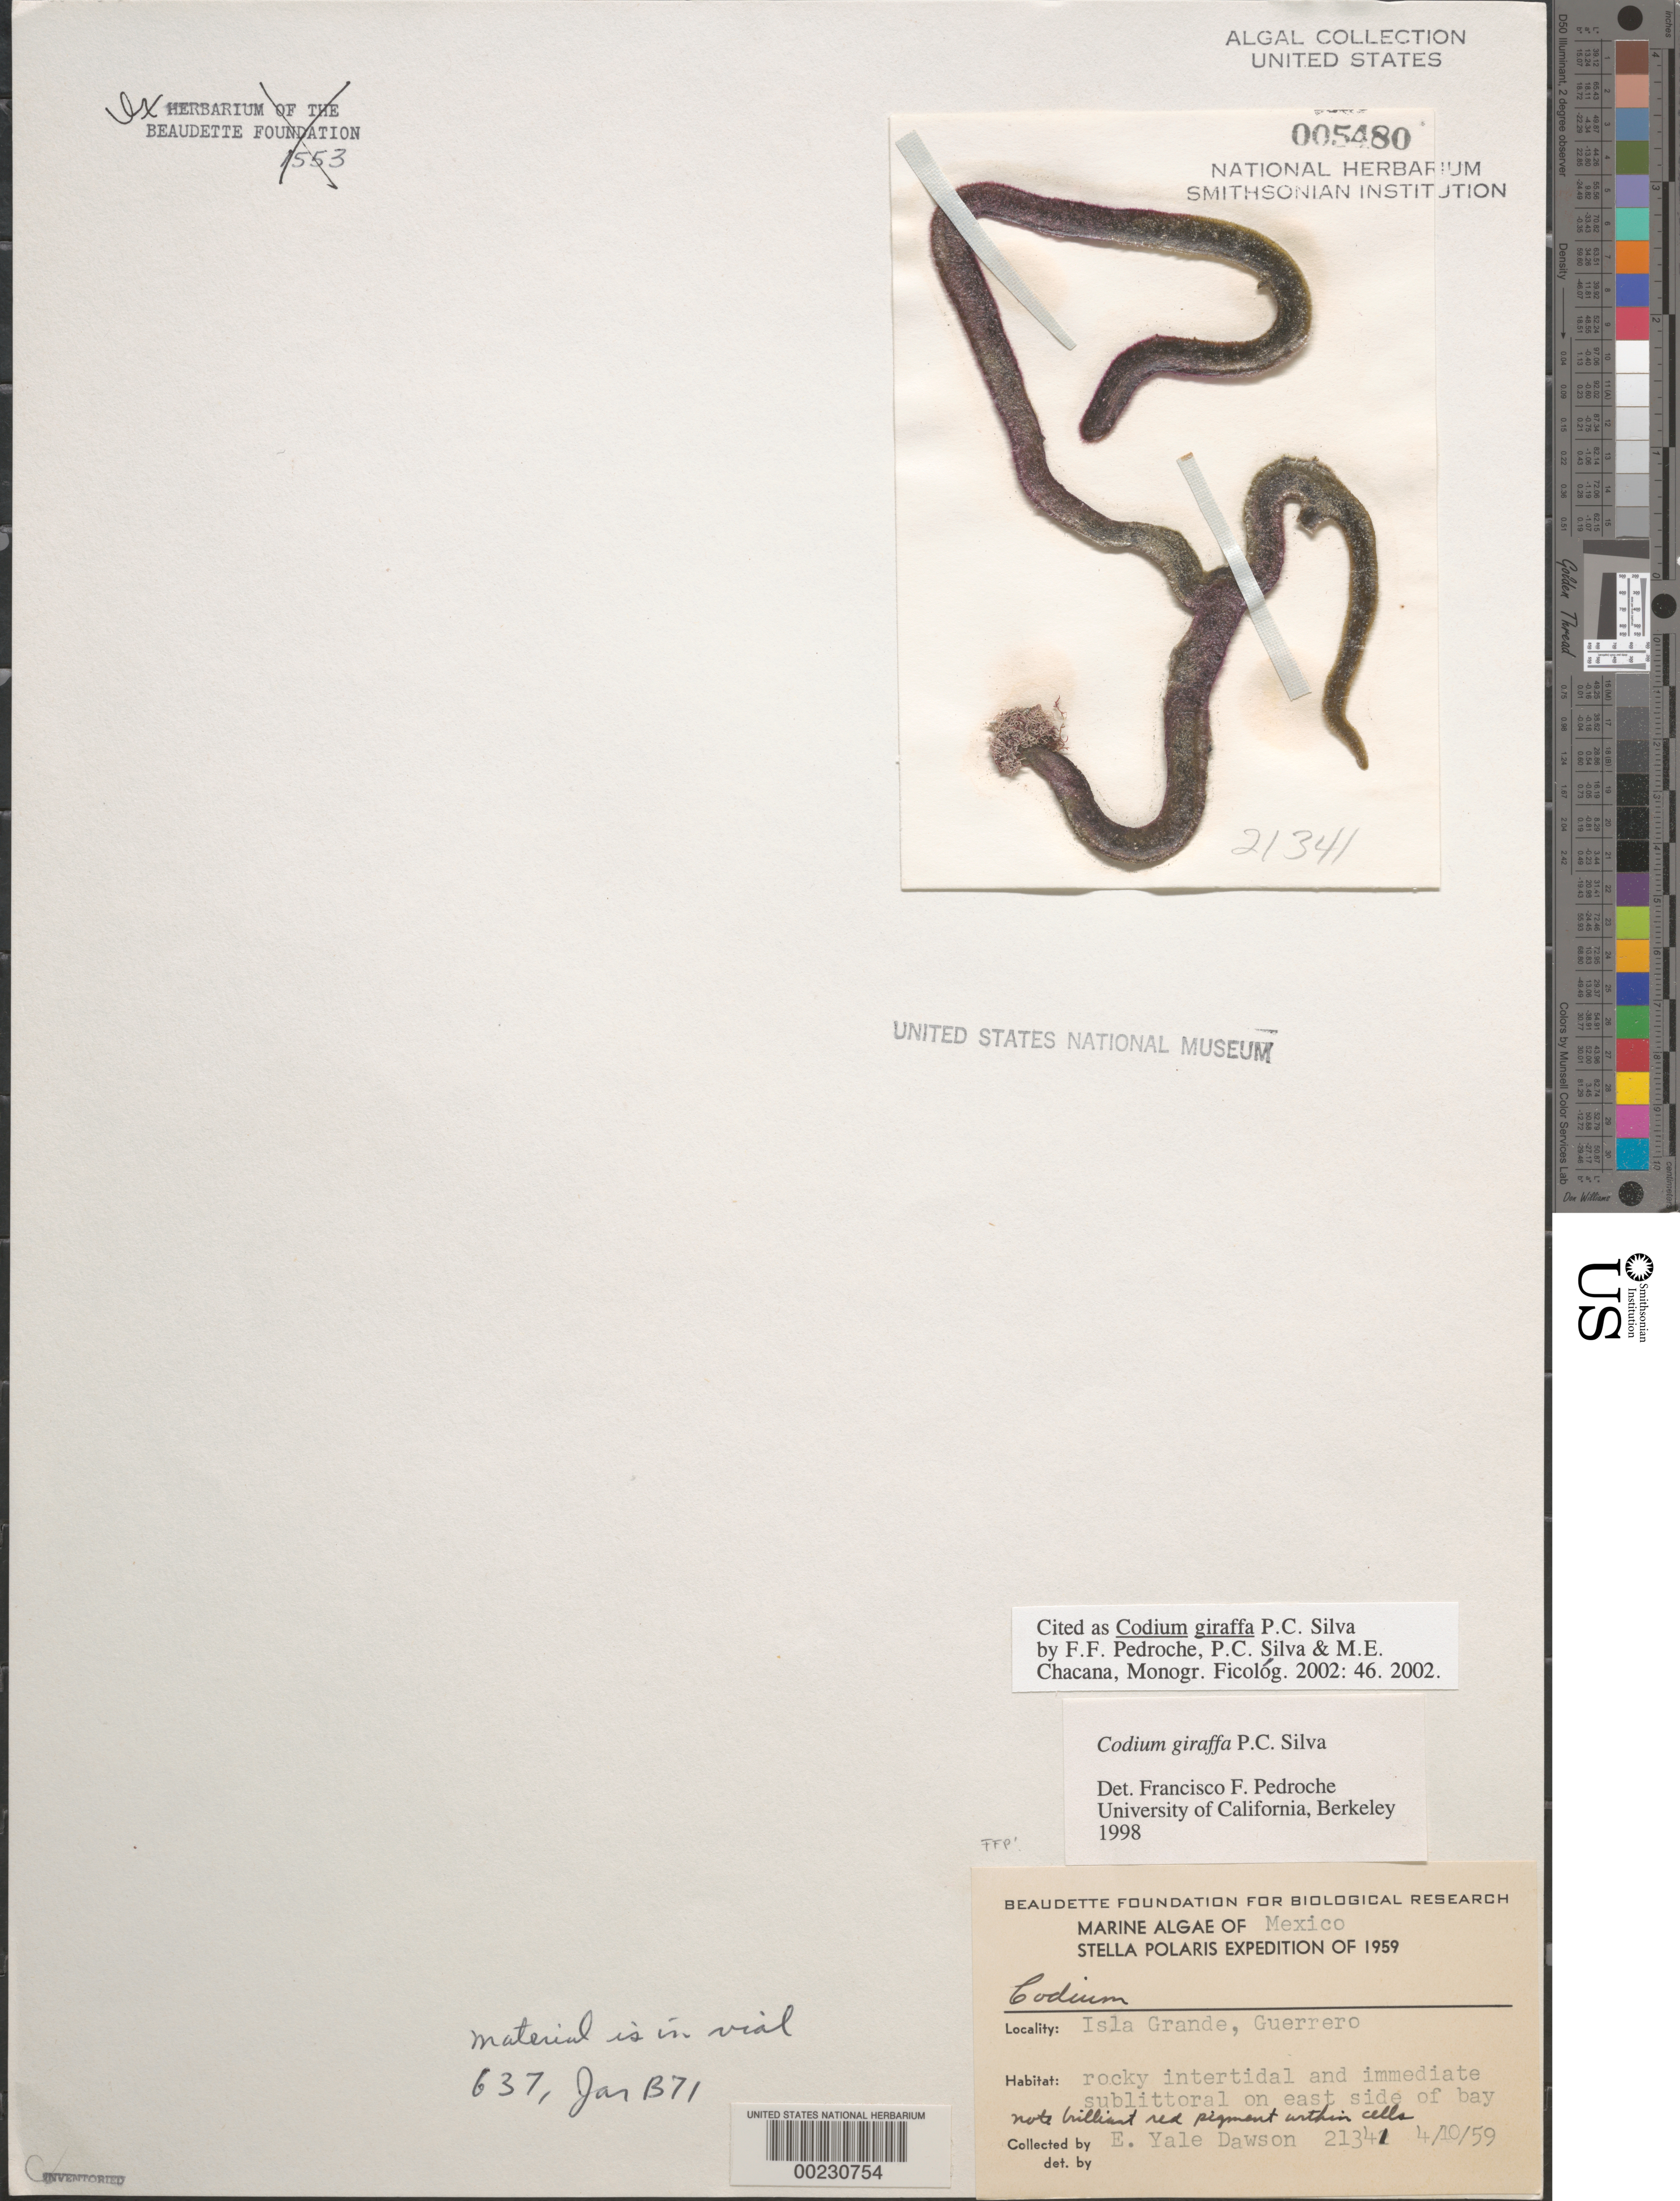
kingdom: Plantae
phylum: Chlorophyta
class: Ulvophyceae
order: Bryopsidales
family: Codiaceae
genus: Codium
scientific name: Codium giraffa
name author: P.C. Silva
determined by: Pedroche, F. F.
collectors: E. Y. Dawson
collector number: EYD 21341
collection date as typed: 4/10/59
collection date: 1959-04-10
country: Mexico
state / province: Guerrero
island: Isla Grande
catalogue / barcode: US 5480